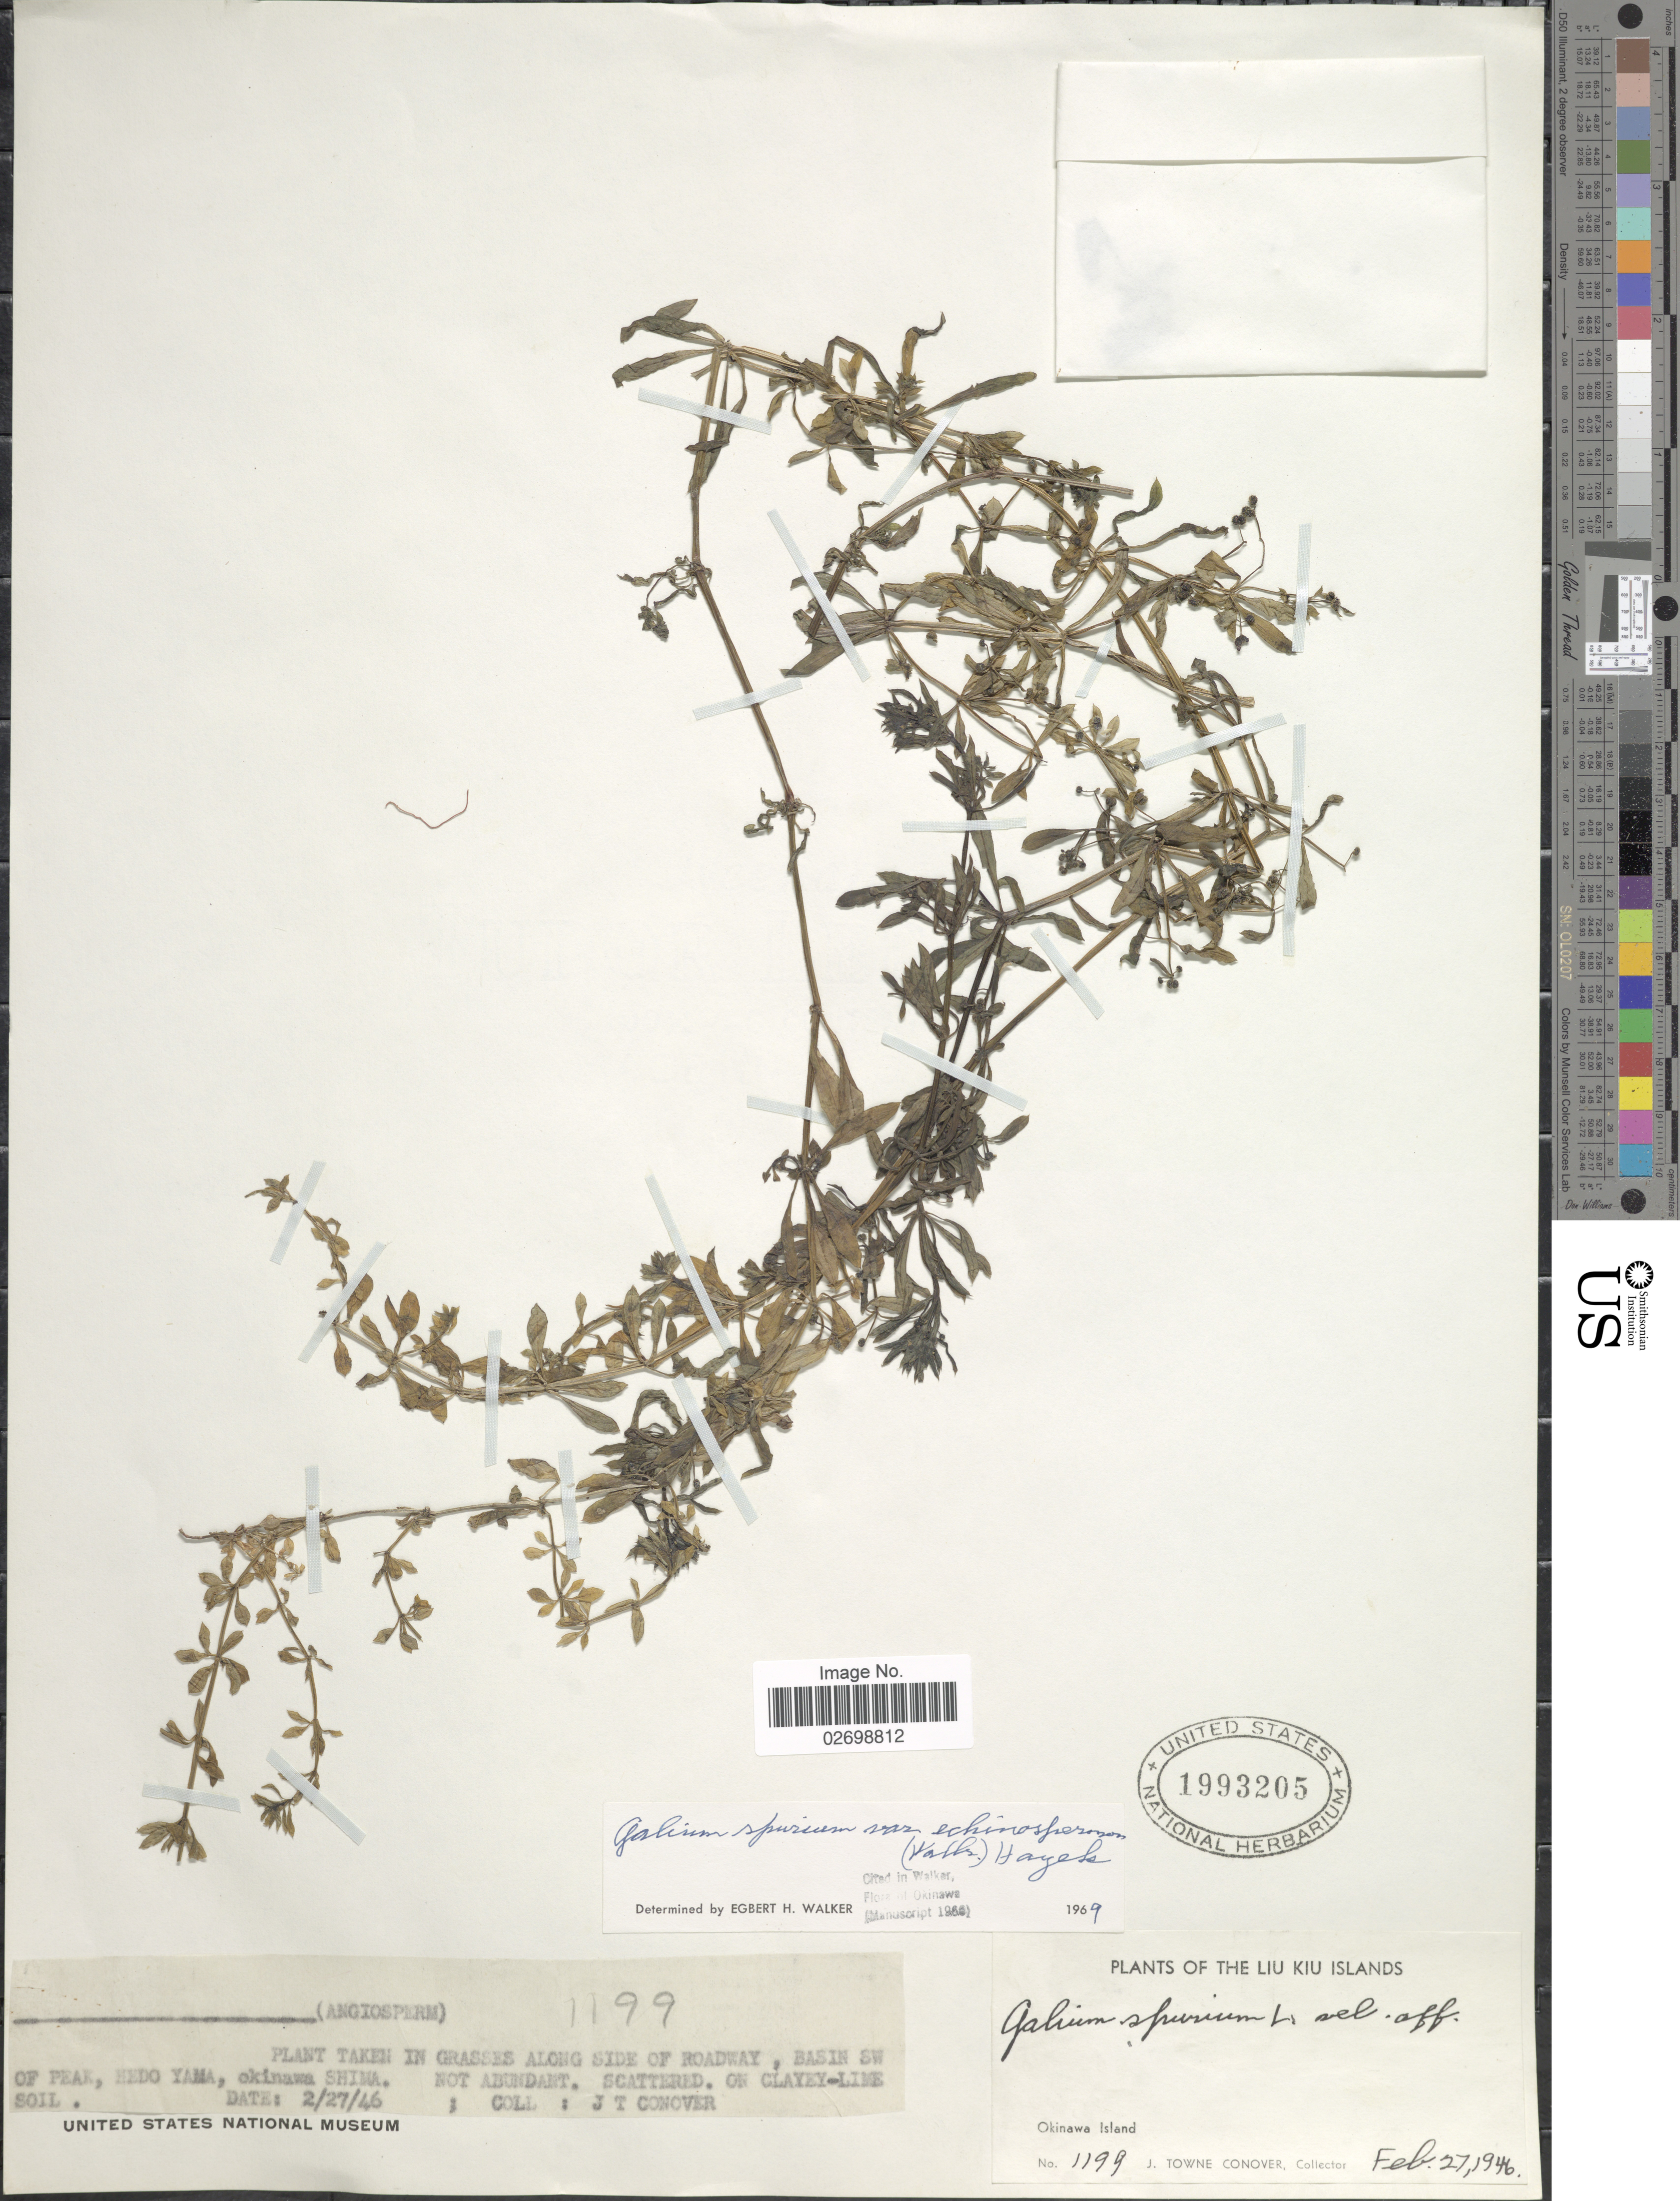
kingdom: Plantae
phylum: Tracheophyta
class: Magnoliopsida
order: Gentianales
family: Rubiaceae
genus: Galium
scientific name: Galium spurium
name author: L.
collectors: J. T. Conover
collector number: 1199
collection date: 1946-02-27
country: Japan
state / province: Okinawa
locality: The Liu Kiu Islands, Okinawa Island, Basin SW of Peak, Sedo Yama, okinawa Shima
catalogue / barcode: US 1993205